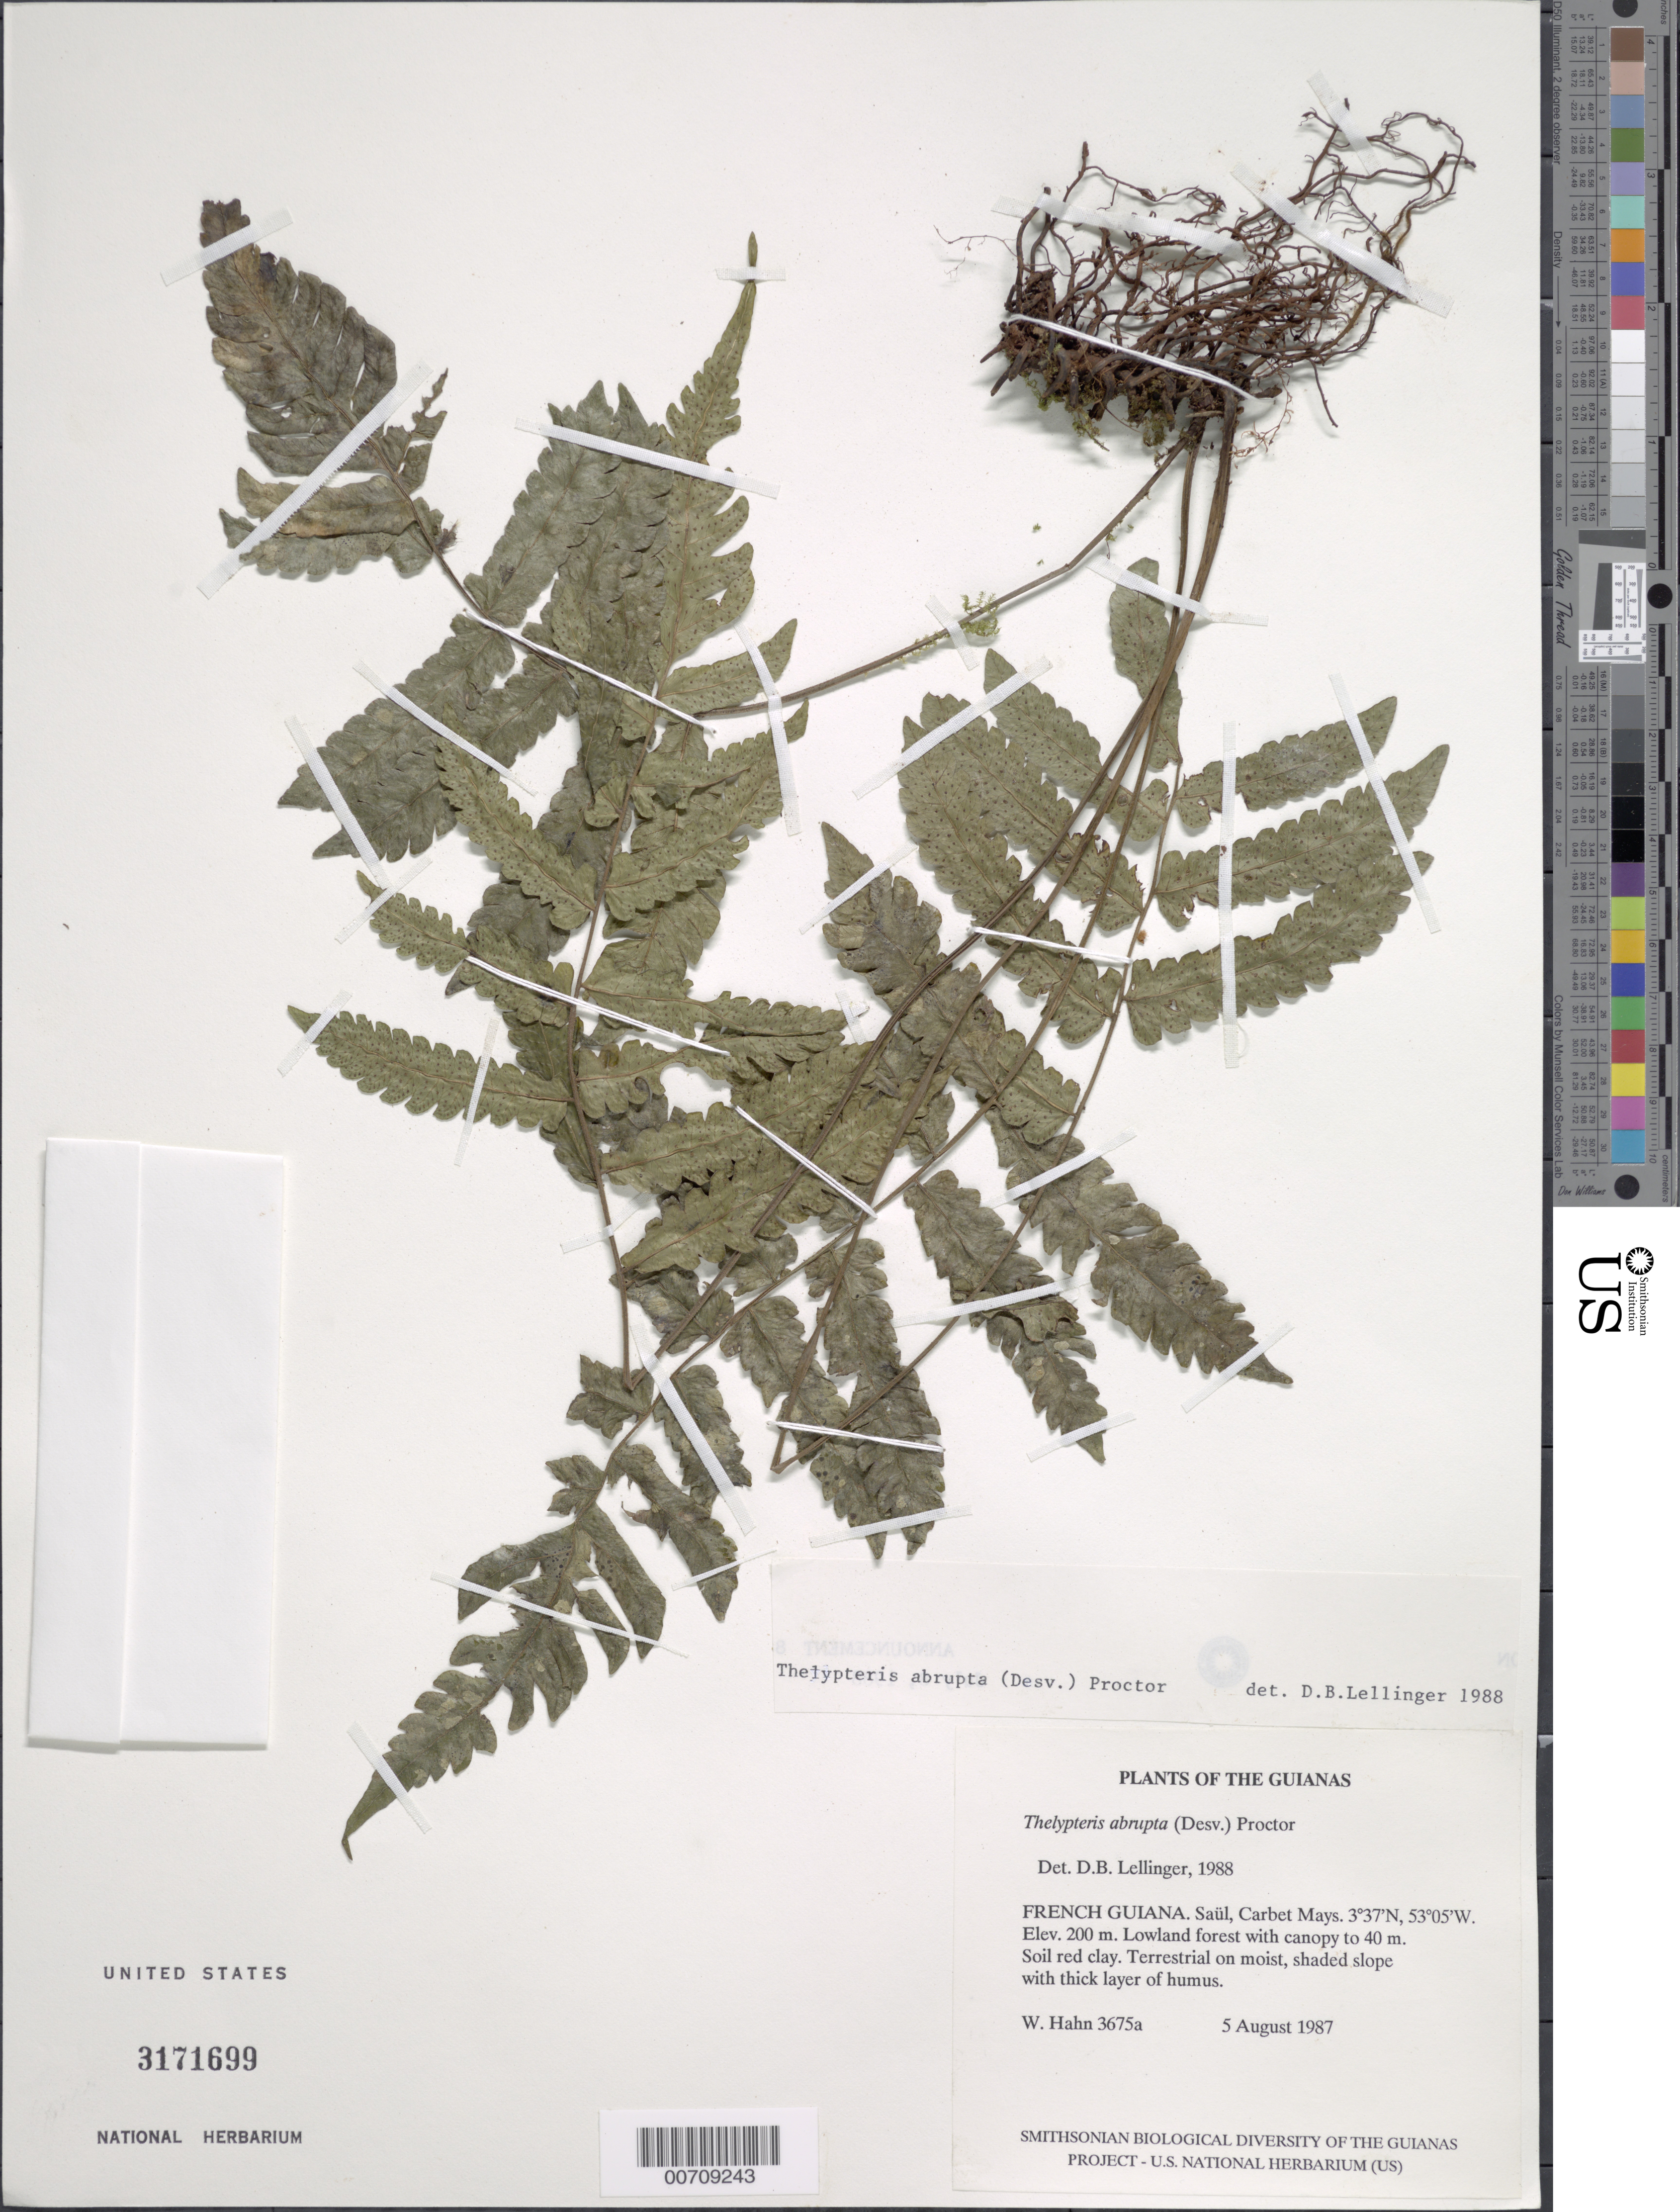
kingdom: Plantae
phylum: Tracheophyta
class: Polypodiopsida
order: Polypodiales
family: Thelypteridaceae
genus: Goniopteris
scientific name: Goniopteris abrupta (Desv.) comb. nov., ined 2015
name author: (Desv.)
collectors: W. Hahn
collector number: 3675 a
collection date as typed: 5 August 1987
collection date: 1987-08-05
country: French Guiana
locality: Saül, Carbet Mays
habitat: Lowland forest with canopy to 40 m. Soil red clay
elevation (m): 200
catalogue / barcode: US 3171699